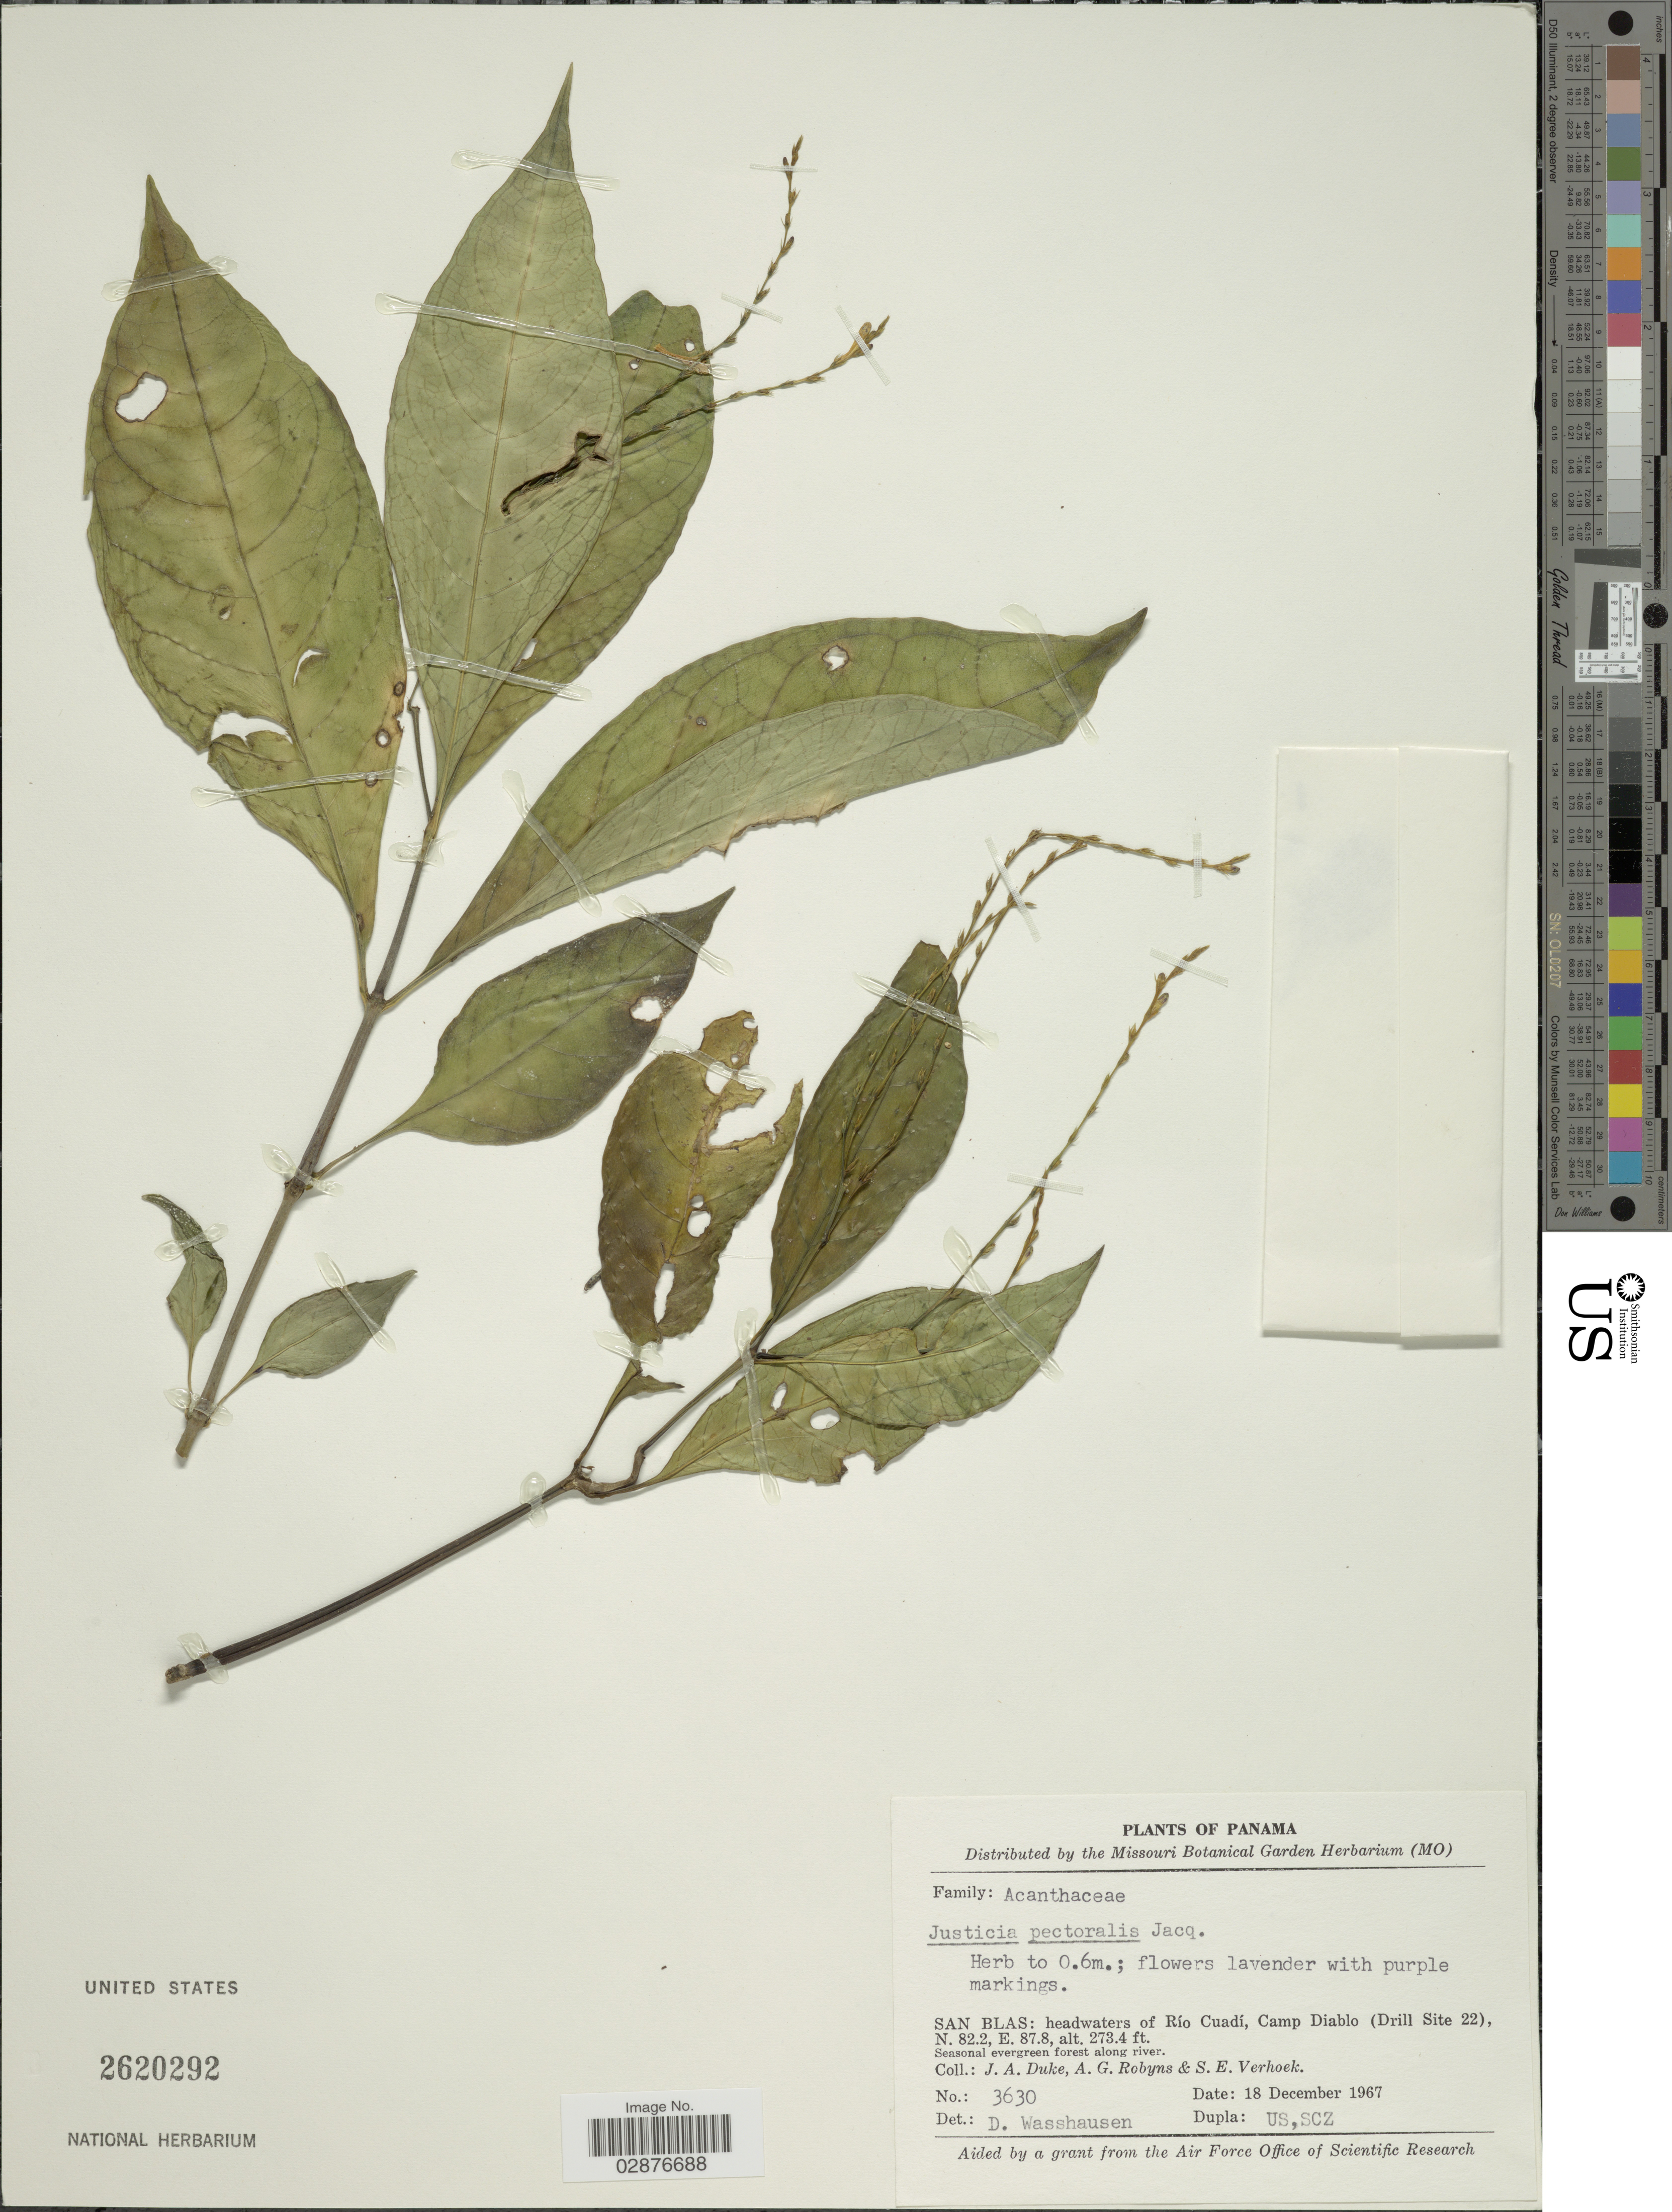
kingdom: Plantae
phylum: Tracheophyta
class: Magnoliopsida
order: Lamiales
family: Acanthaceae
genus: Justicia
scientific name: Justicia pectoralis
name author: Jacq.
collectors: J. A. Duke, A. Robyns & S. Verhoek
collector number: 3630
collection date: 1967-12-18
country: Panama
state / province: Kuna Yala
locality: Headwaters of Río Cuadí, Camp Diablo (Drill Site 22).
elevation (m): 83.3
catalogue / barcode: US 2620292